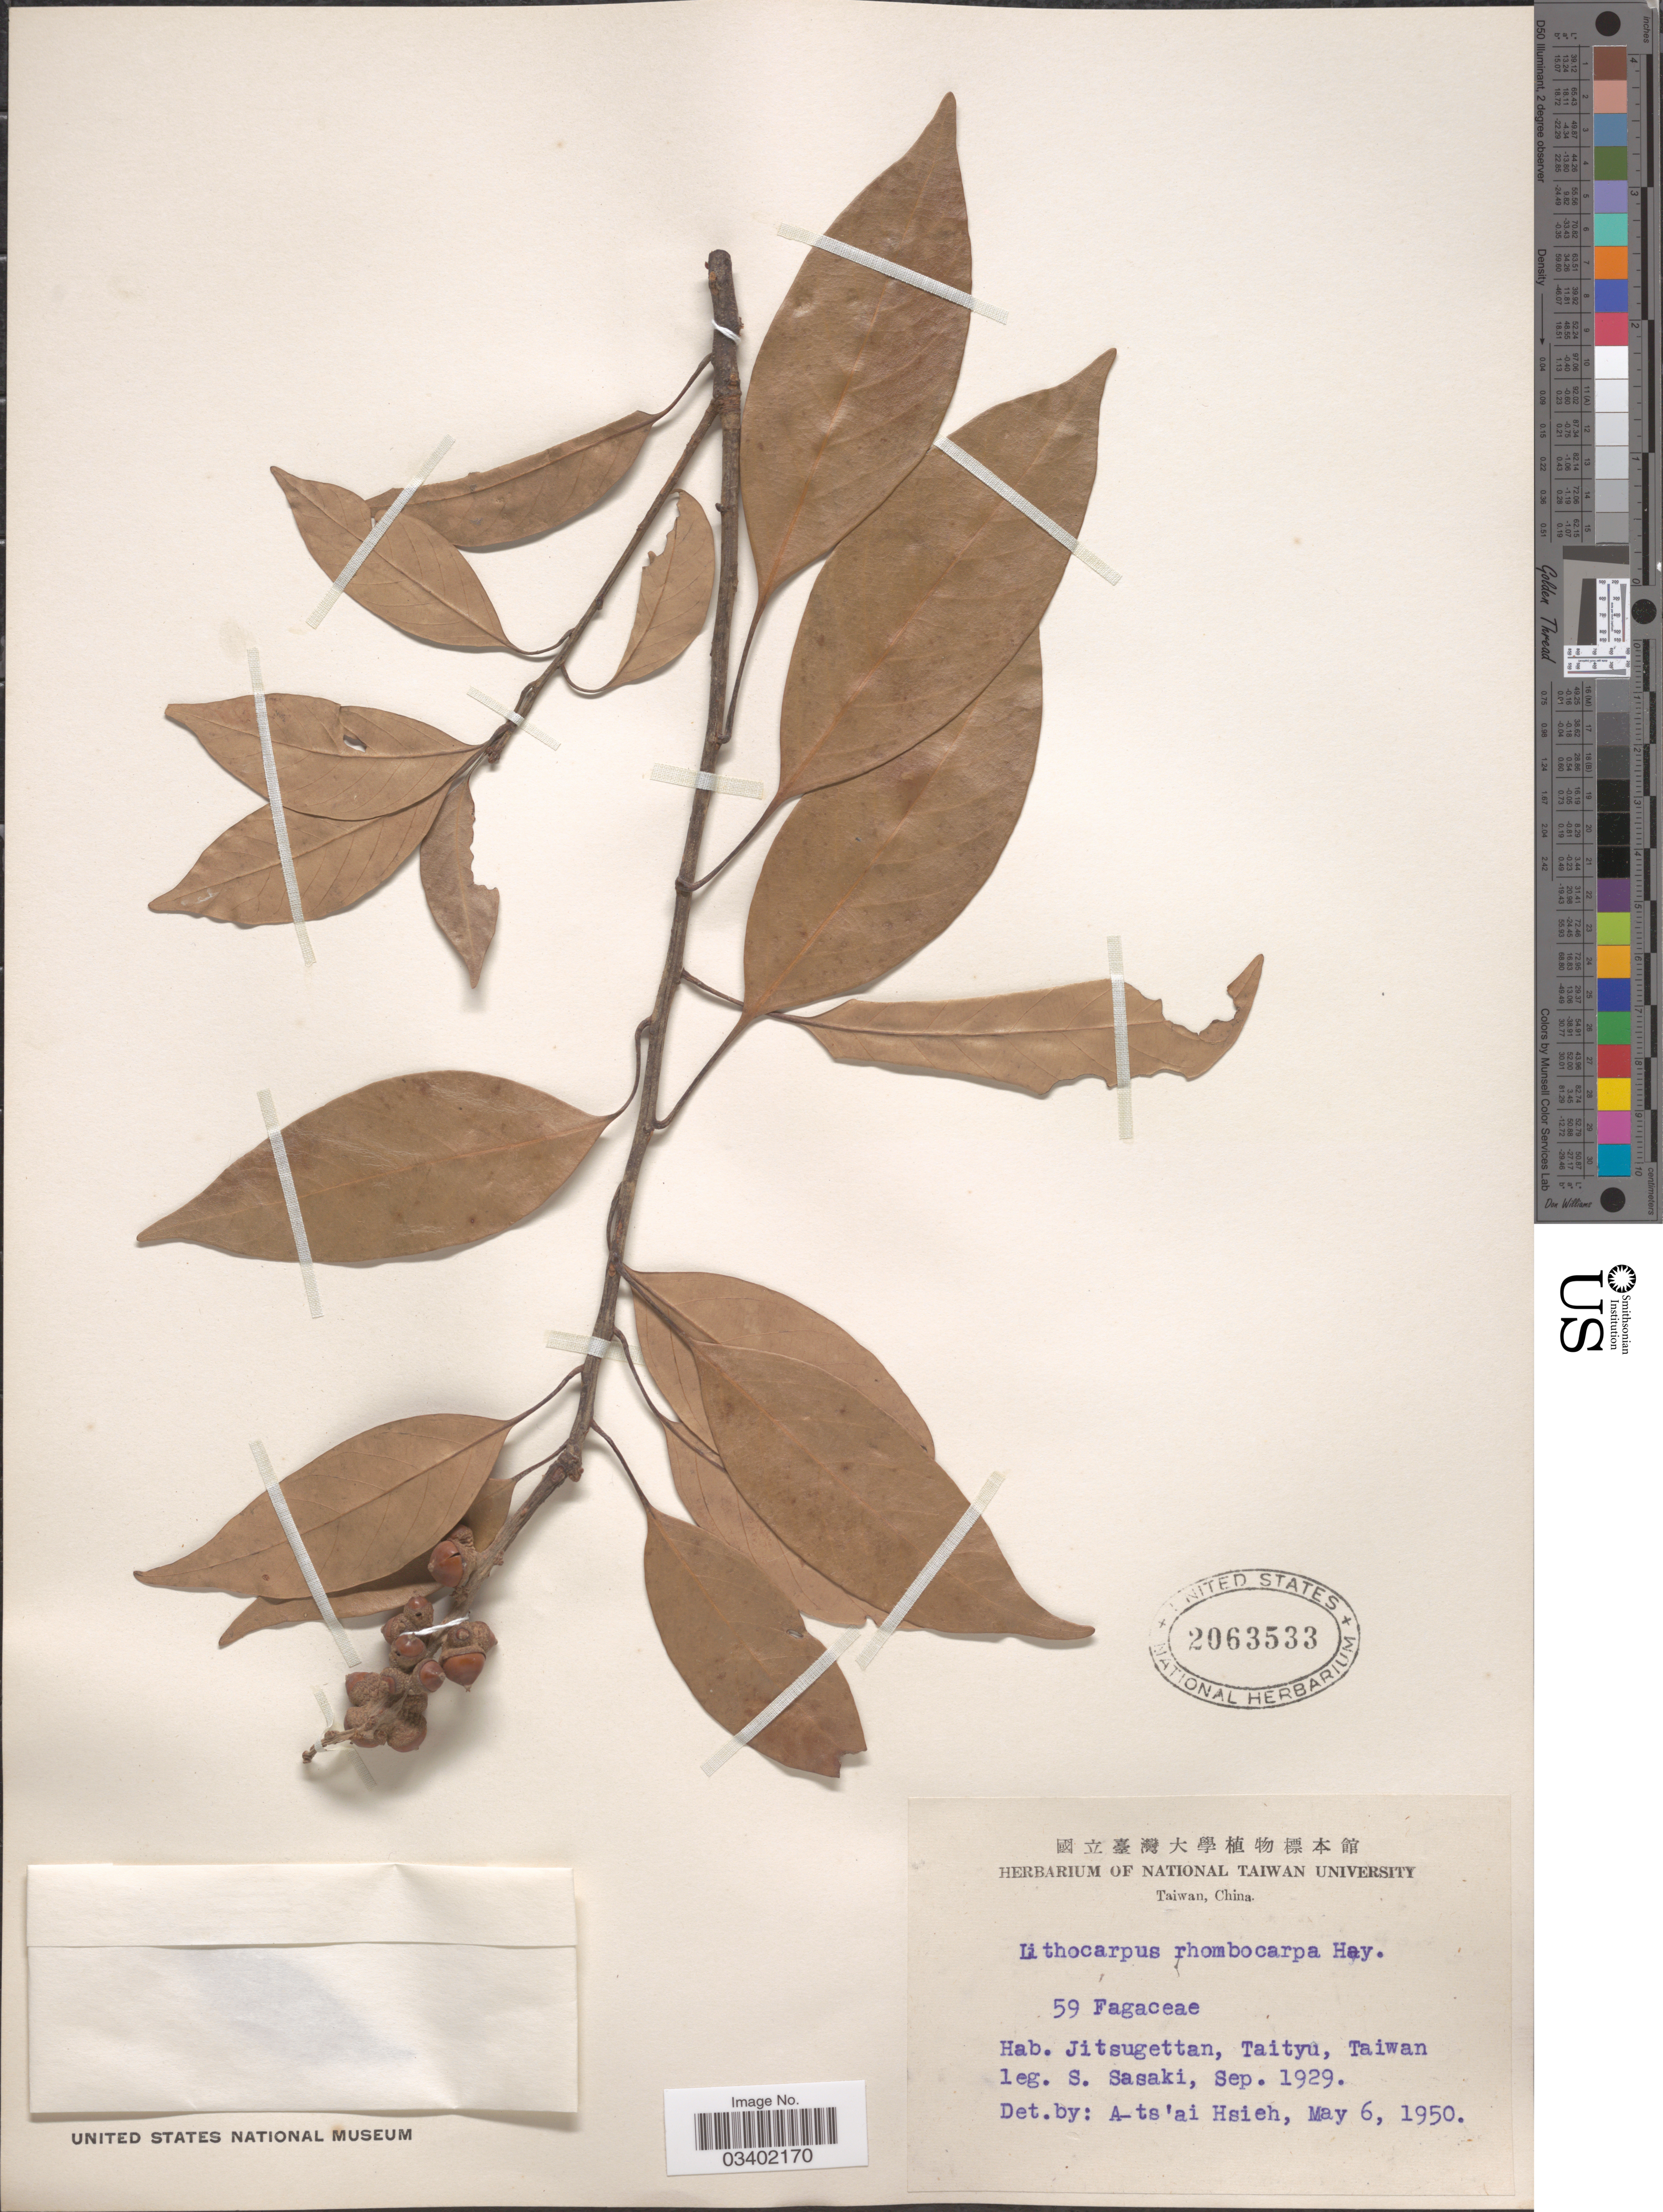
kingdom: Plantae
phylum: Tracheophyta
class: Magnoliopsida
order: Fagales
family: Betulaceae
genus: Betula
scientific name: Betula rhombocarpus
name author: (Hayata) Hayata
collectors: S. Sasaki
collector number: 59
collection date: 1929-09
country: Taiwan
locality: Jitsugettan, Taityu.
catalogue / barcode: US 2063533